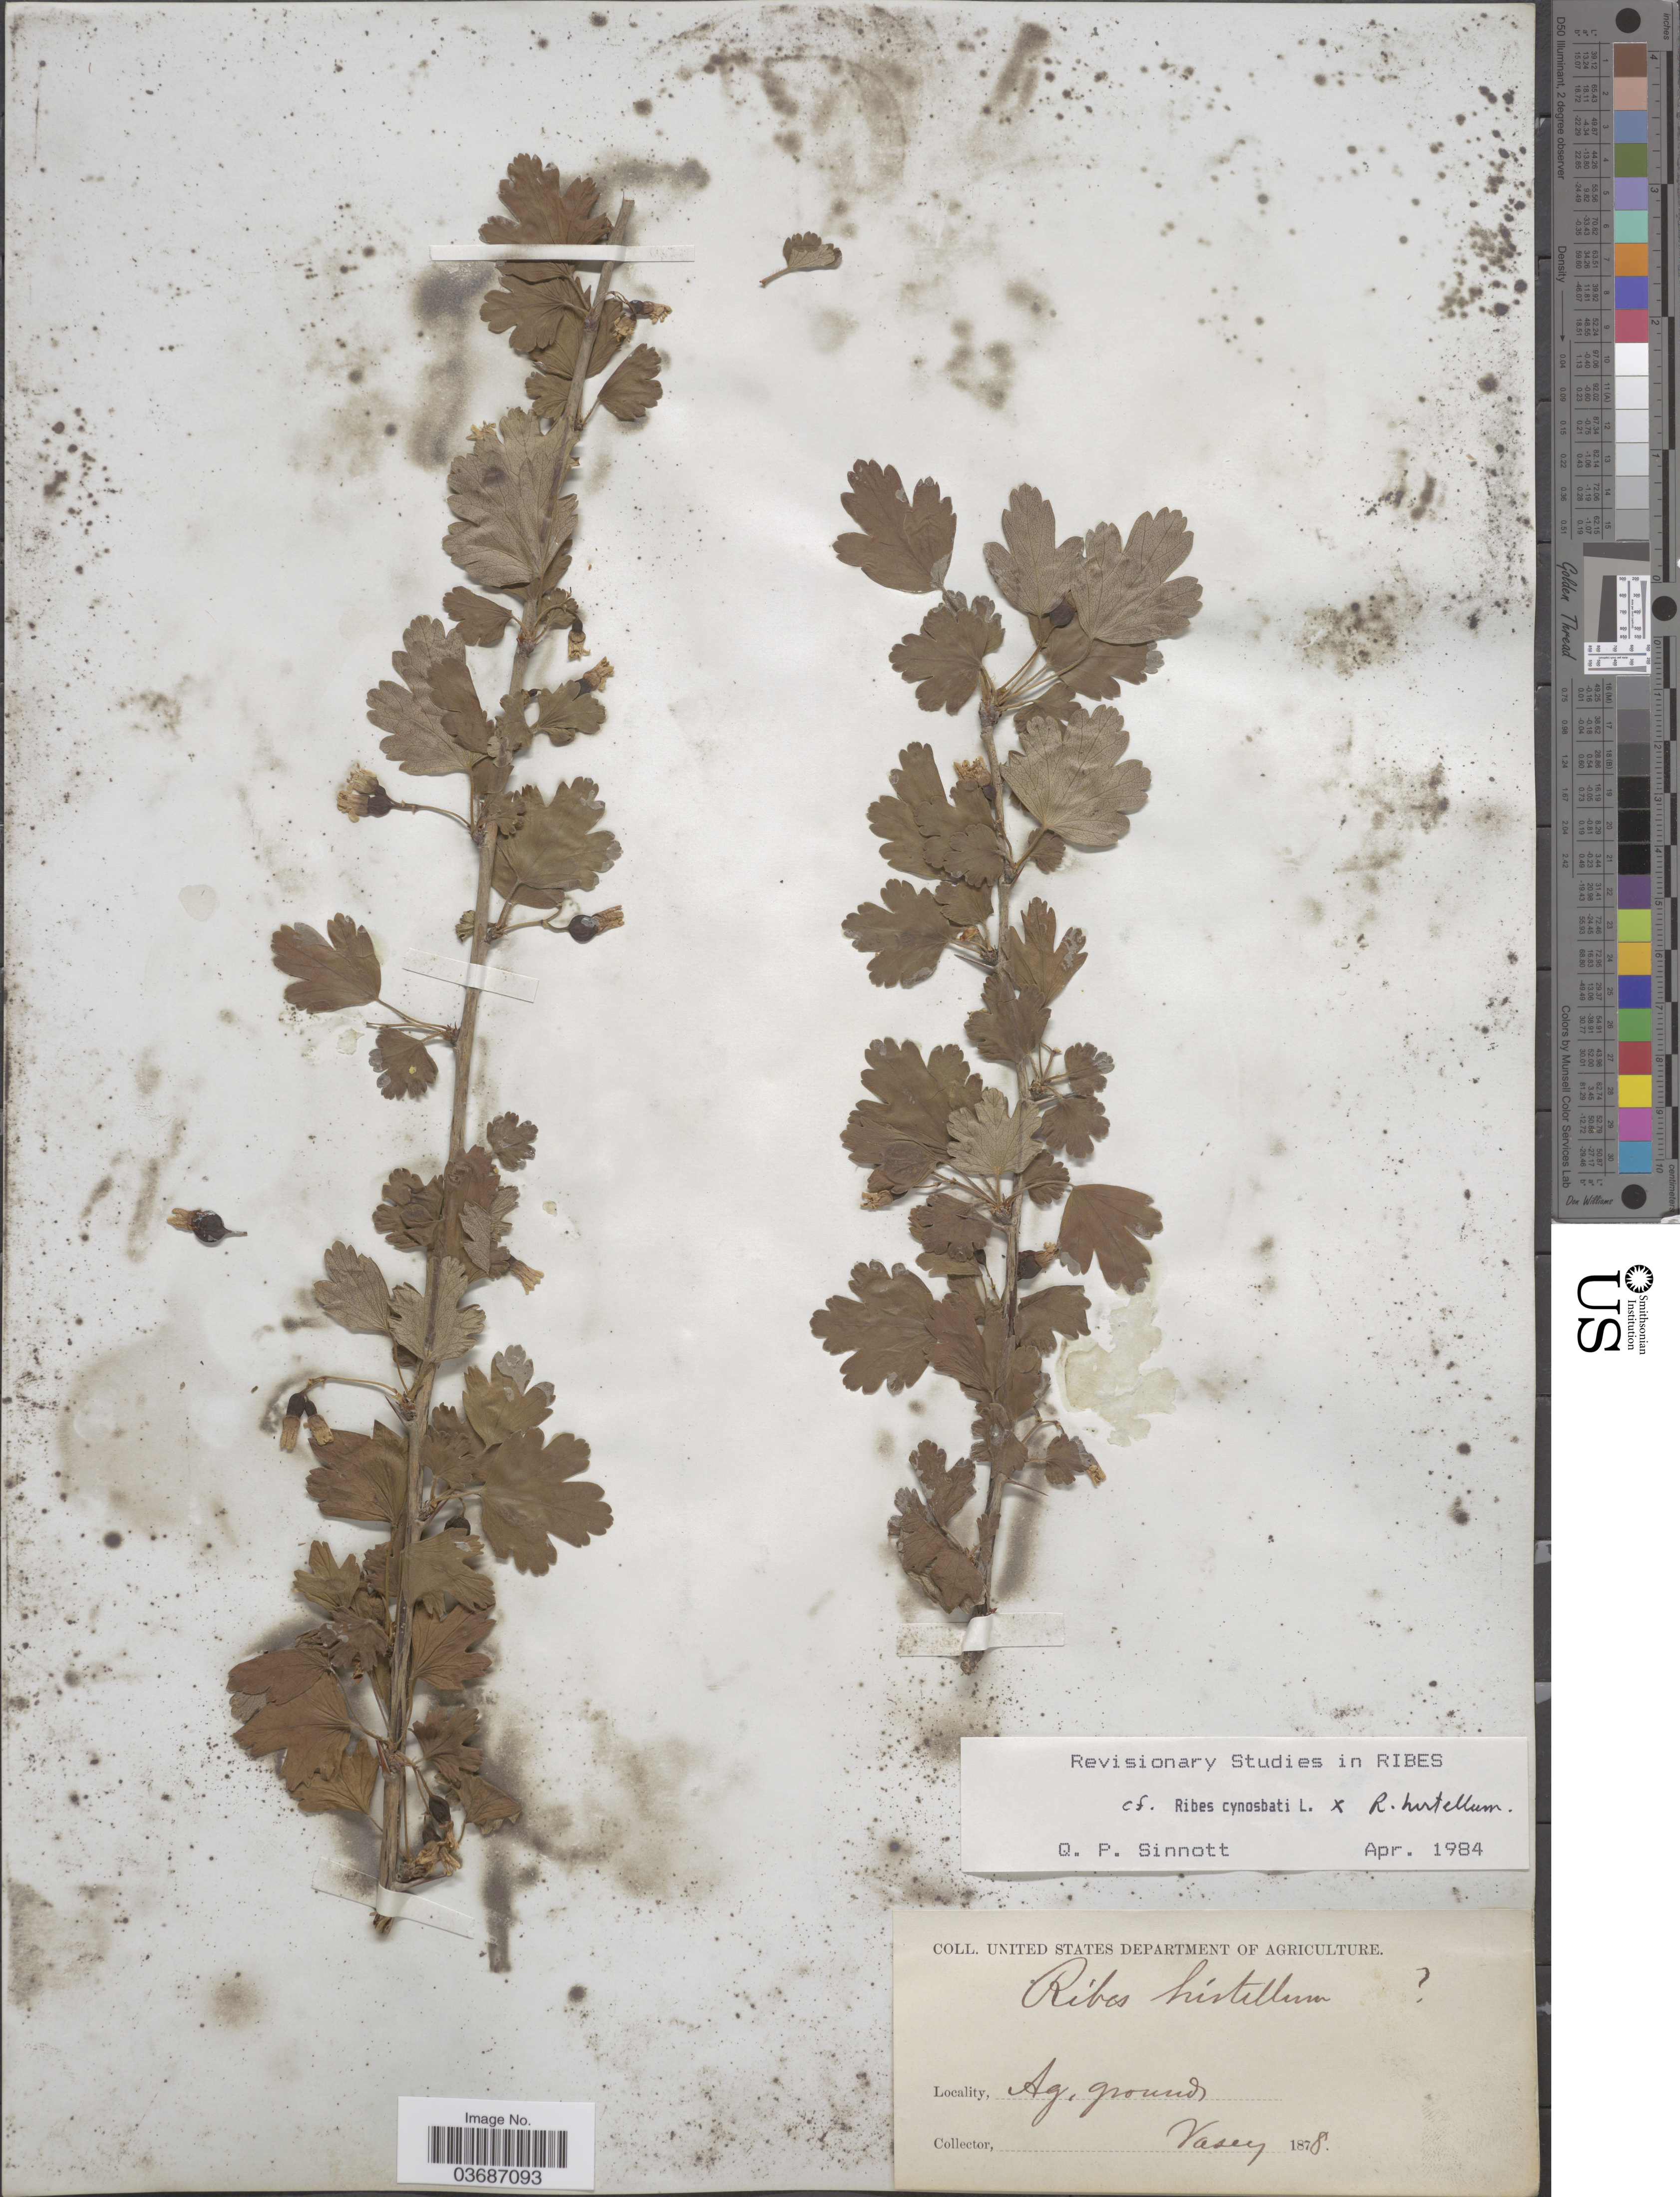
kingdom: Plantae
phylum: Tracheophyta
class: Magnoliopsida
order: Saxifragales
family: Grossulariaceae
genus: Ribes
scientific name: Ribes cynosbati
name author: L.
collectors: Vasey, --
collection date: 1878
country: United States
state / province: District of Columbia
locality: Ag. grounds.